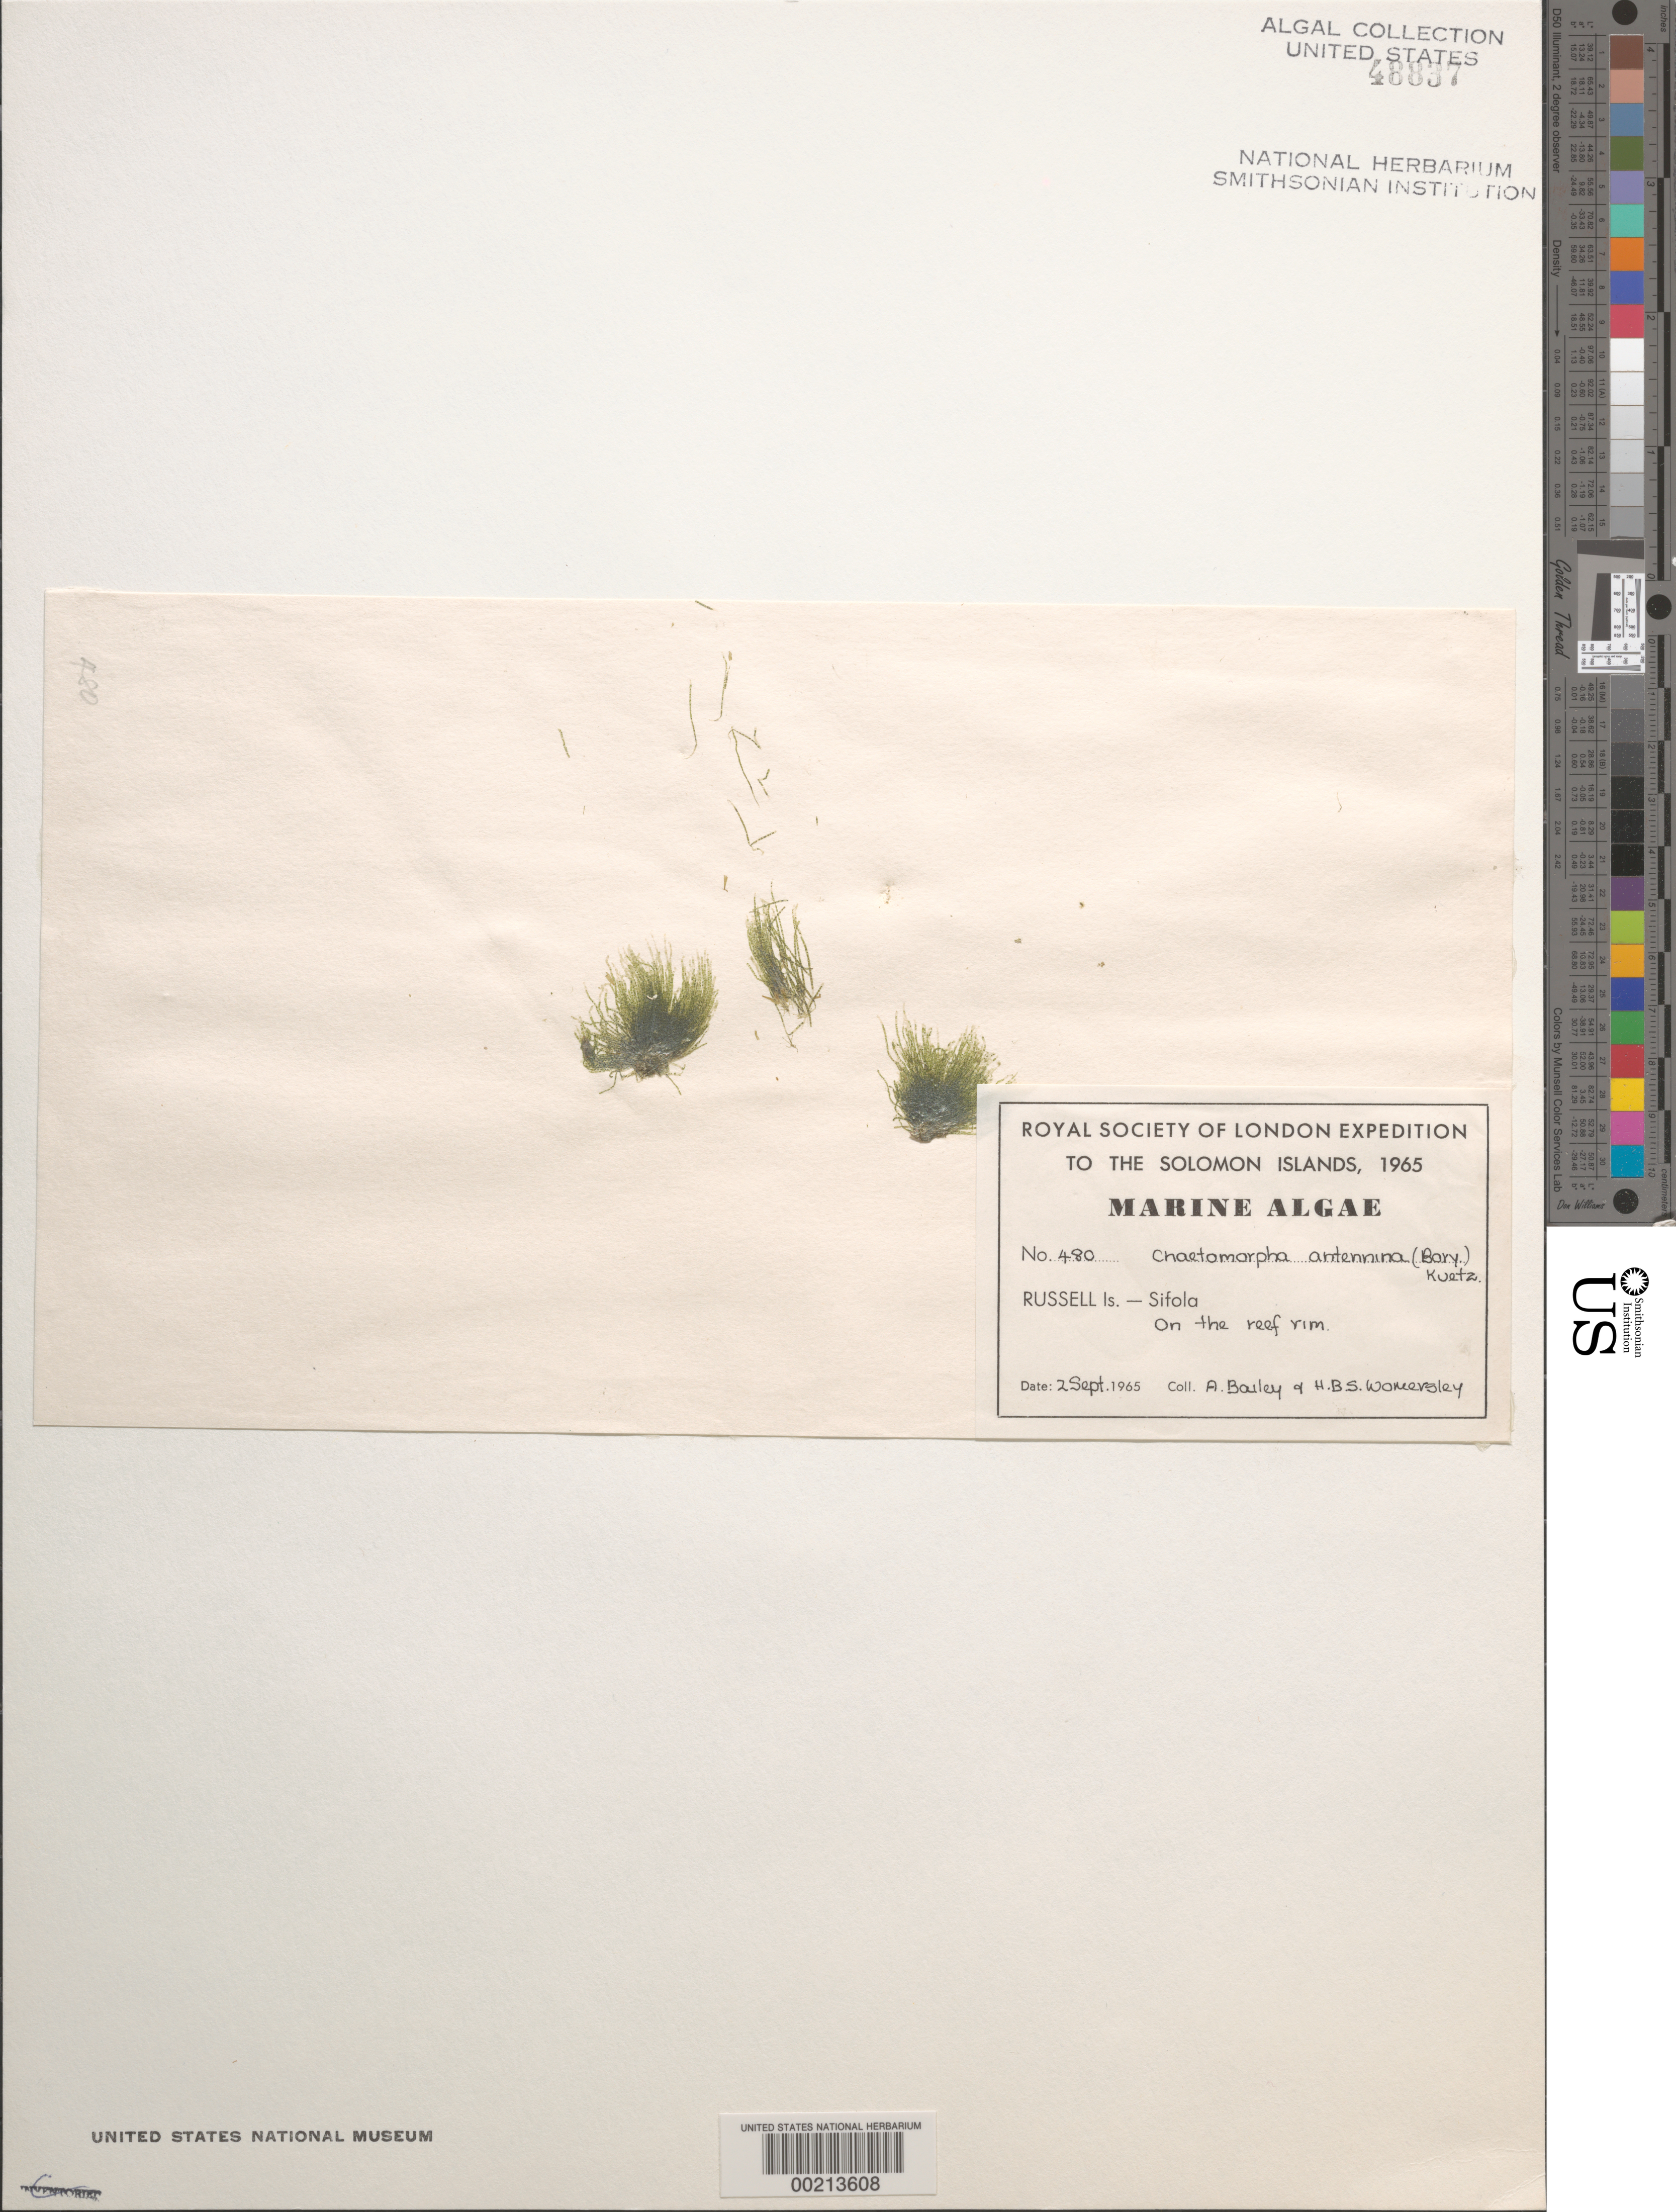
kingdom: Plantae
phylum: Chlorophyta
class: Ulvophyceae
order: Cladophorales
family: Cladophoraceae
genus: Chaetomorpha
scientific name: Chaetomorpha antennina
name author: (Bory) Kütz.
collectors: A. Bailey & H. B. S. Womersley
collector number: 480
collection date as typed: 02 Sep 1965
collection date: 1965-09-02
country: Solomon Islands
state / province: Central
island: Mbanika [Banika]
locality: Sifola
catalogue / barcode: US 48837